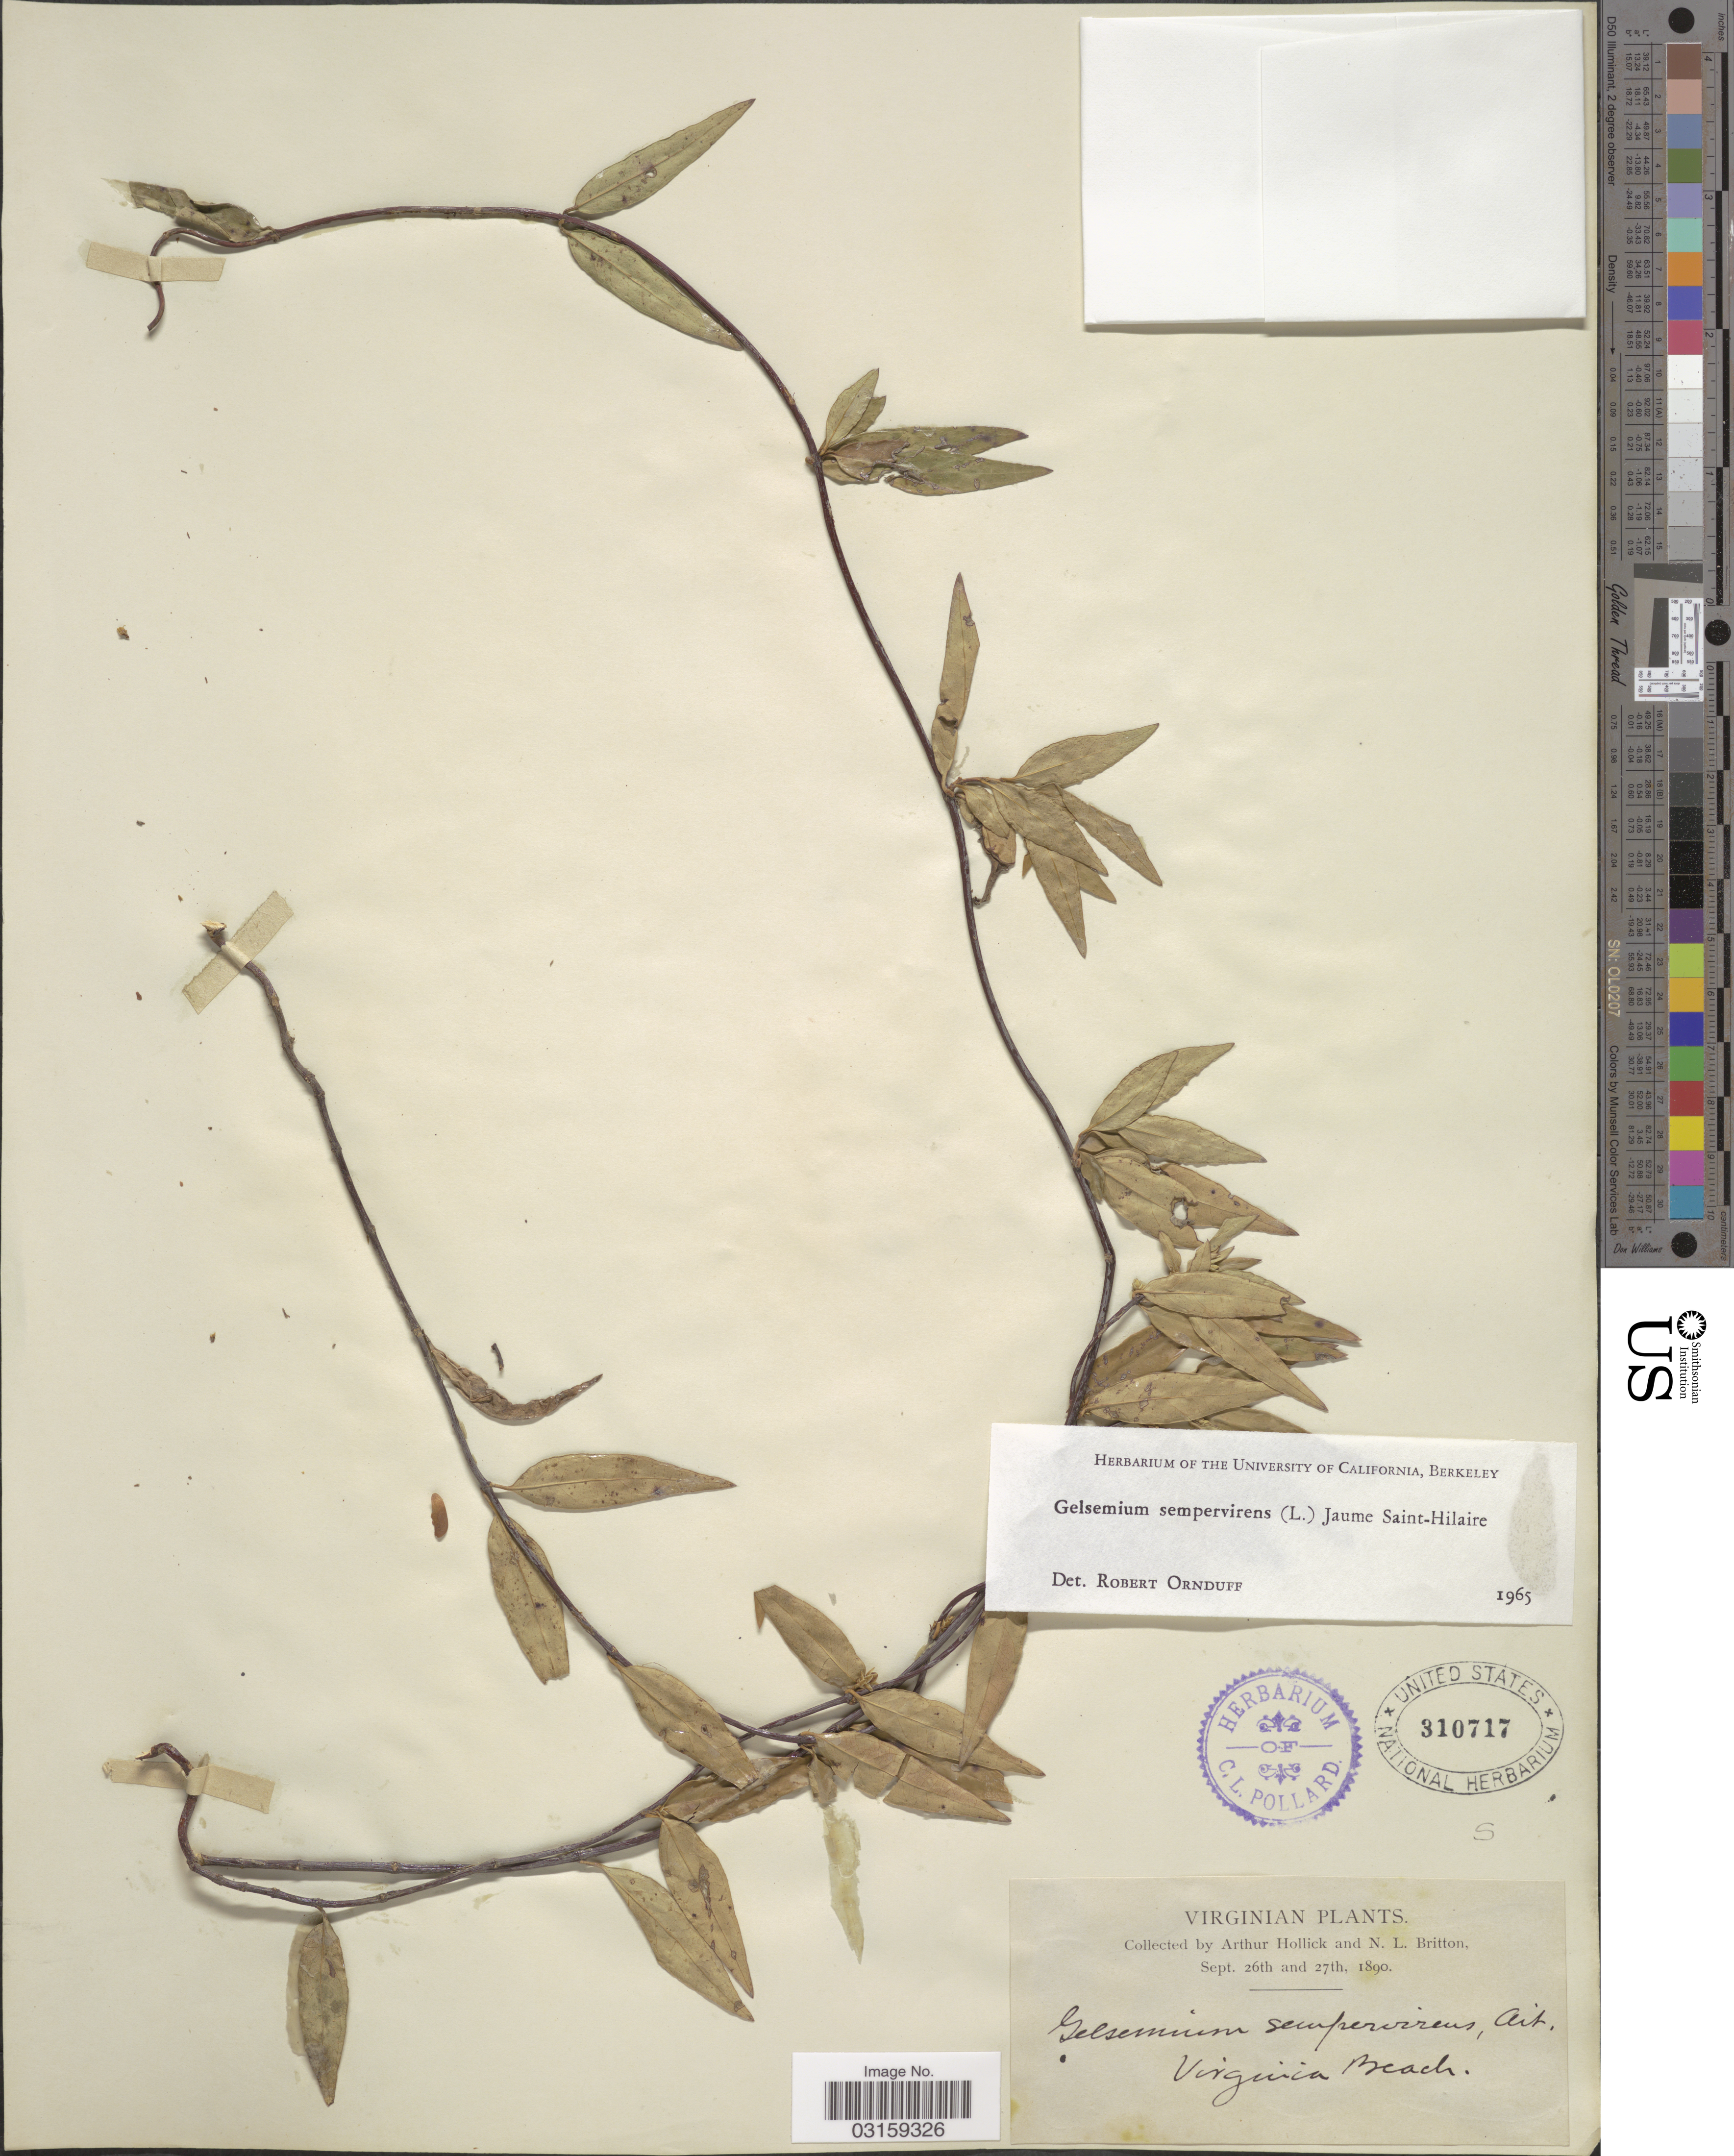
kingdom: Plantae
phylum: Tracheophyta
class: Magnoliopsida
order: Gentianales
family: Gelsemiaceae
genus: Gelsemium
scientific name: Gelsemium sempervirens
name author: (L.) J. St.-Hil.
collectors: A. Hollick & N. Britton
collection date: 1890-09-26/1890-09-27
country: United States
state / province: Virginia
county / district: City of Virginia Beach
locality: Virginia Beach.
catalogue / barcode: US 310717